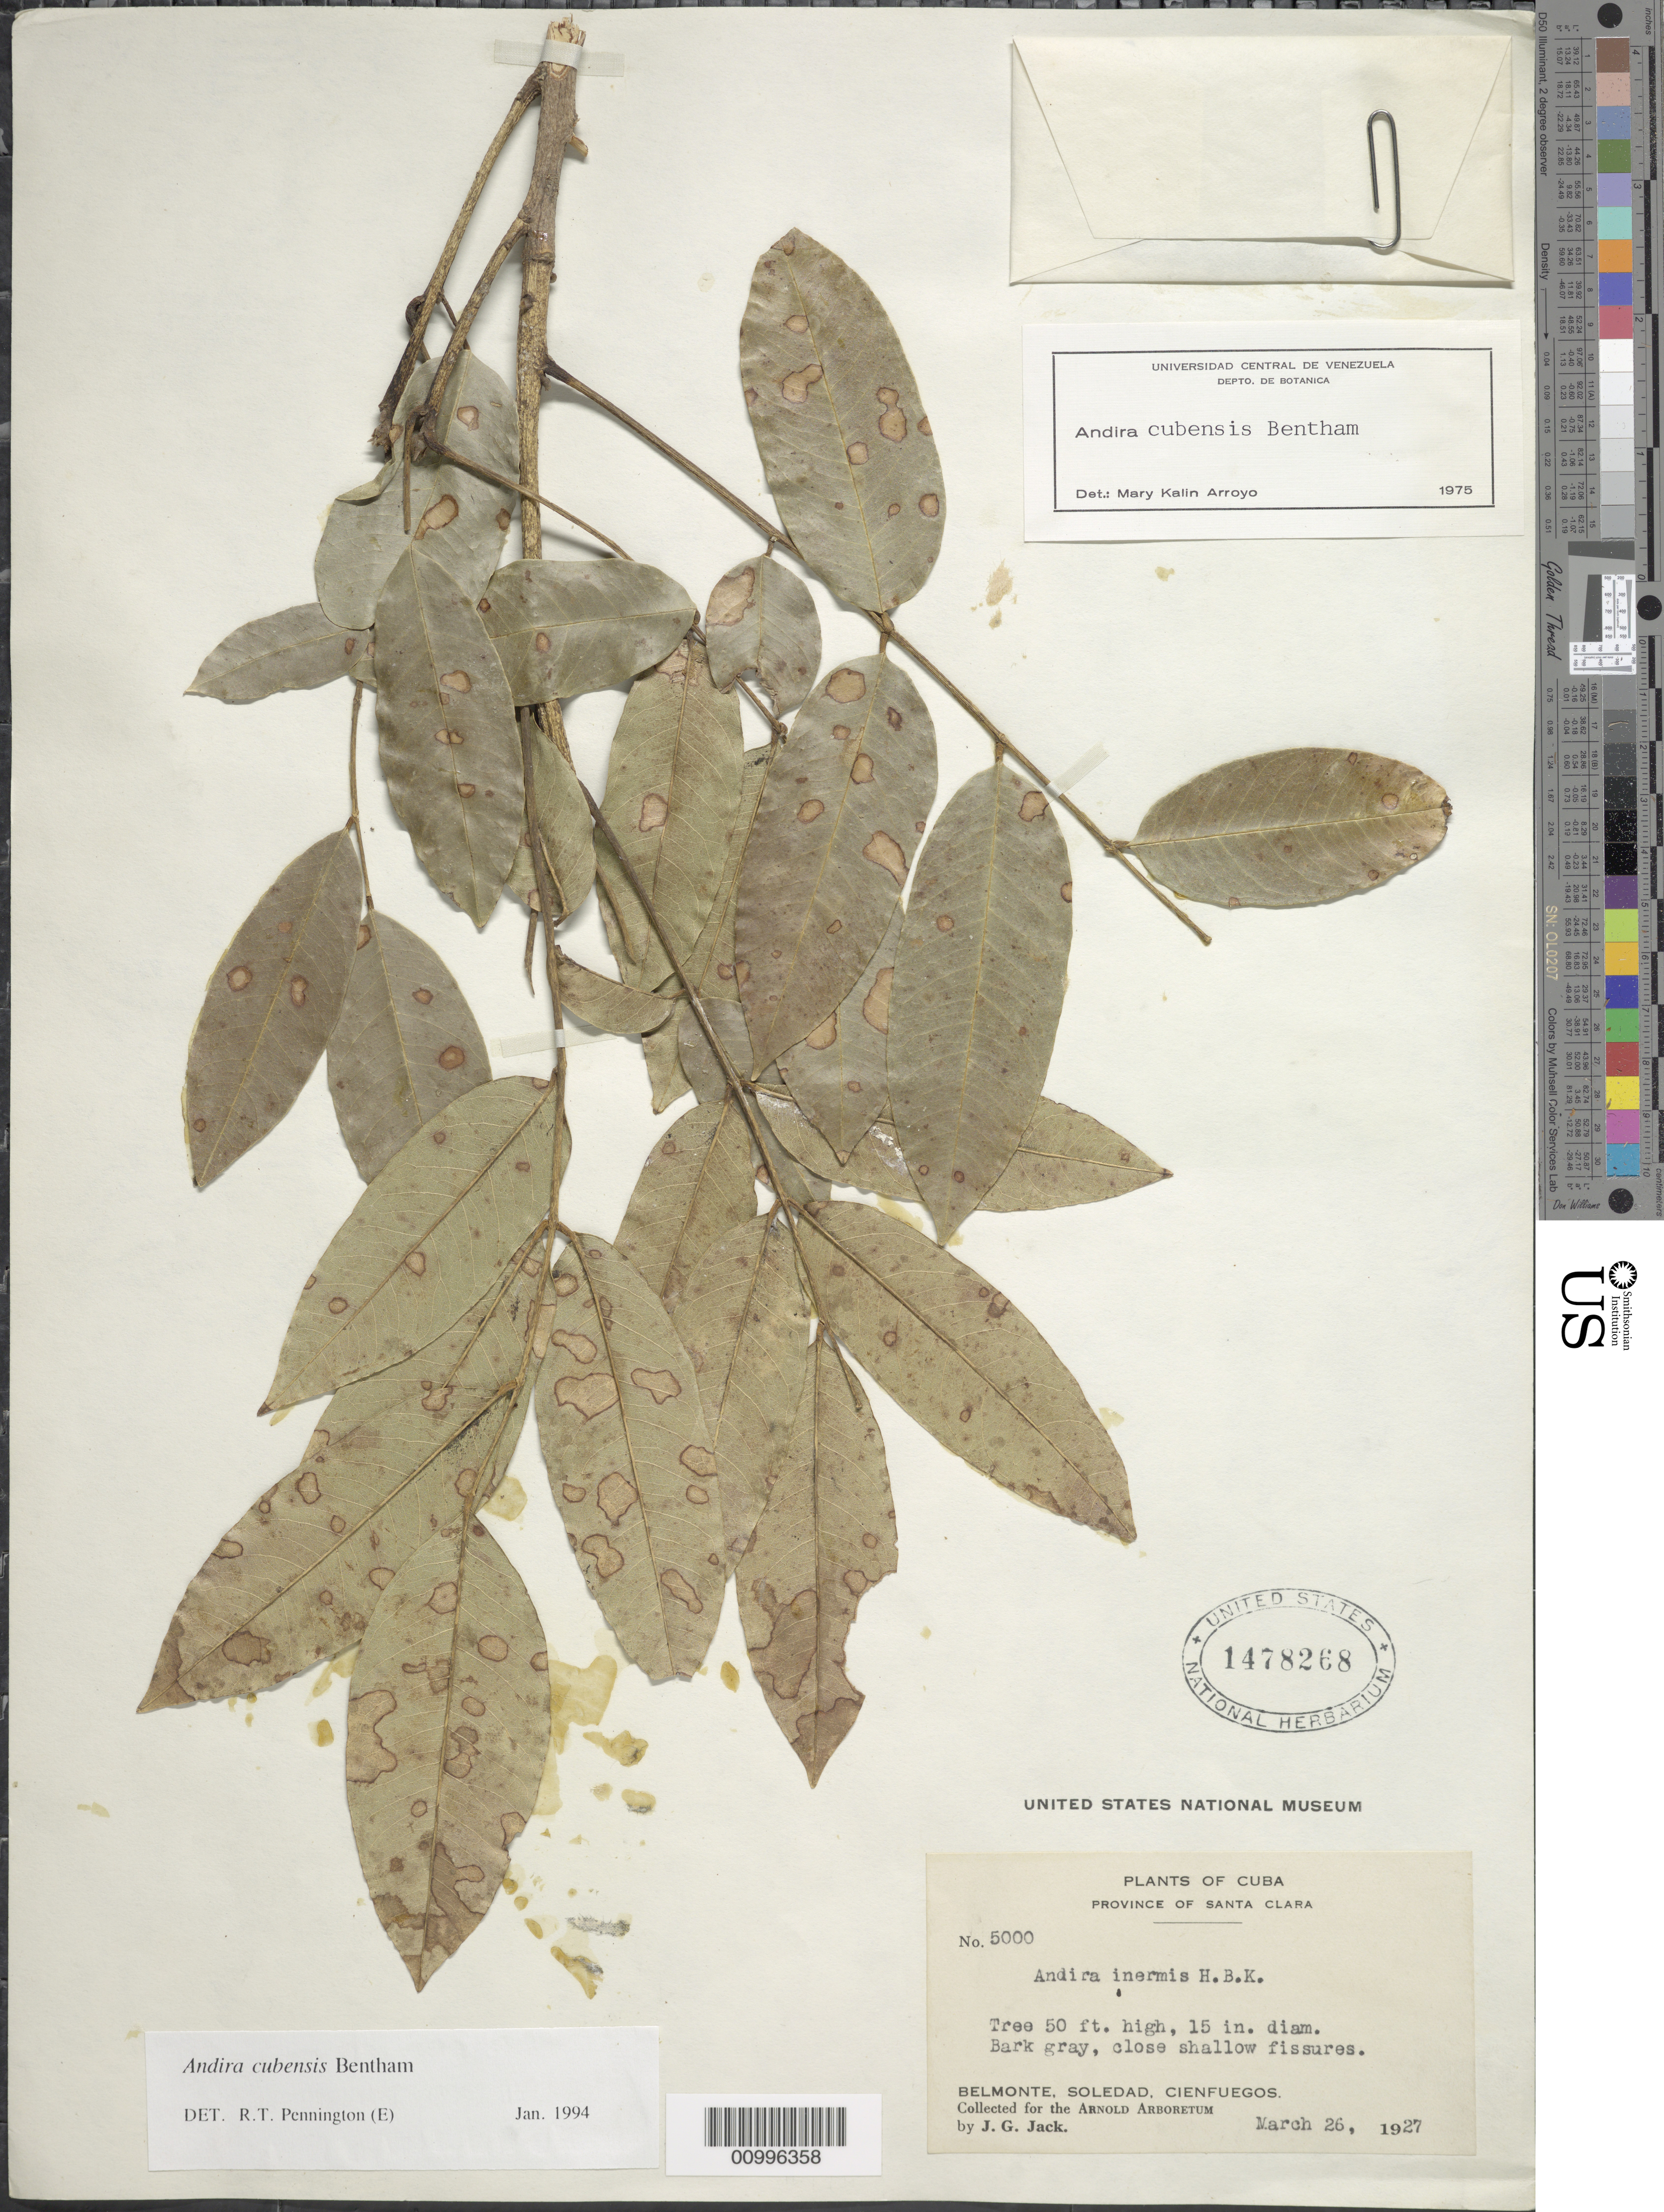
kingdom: Plantae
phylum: Tracheophyta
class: Magnoliopsida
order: Fabales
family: Fabaceae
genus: Andira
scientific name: Andira cubensis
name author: Benth.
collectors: J. G. Jack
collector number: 5000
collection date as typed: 26 Mar 1927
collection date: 1927-03-26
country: Cuba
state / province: Villa Clara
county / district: Santa Clara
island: Cuba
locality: Tree is 50ft high, 15in diam Bark gray, close shallow fissures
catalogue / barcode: US 1478268